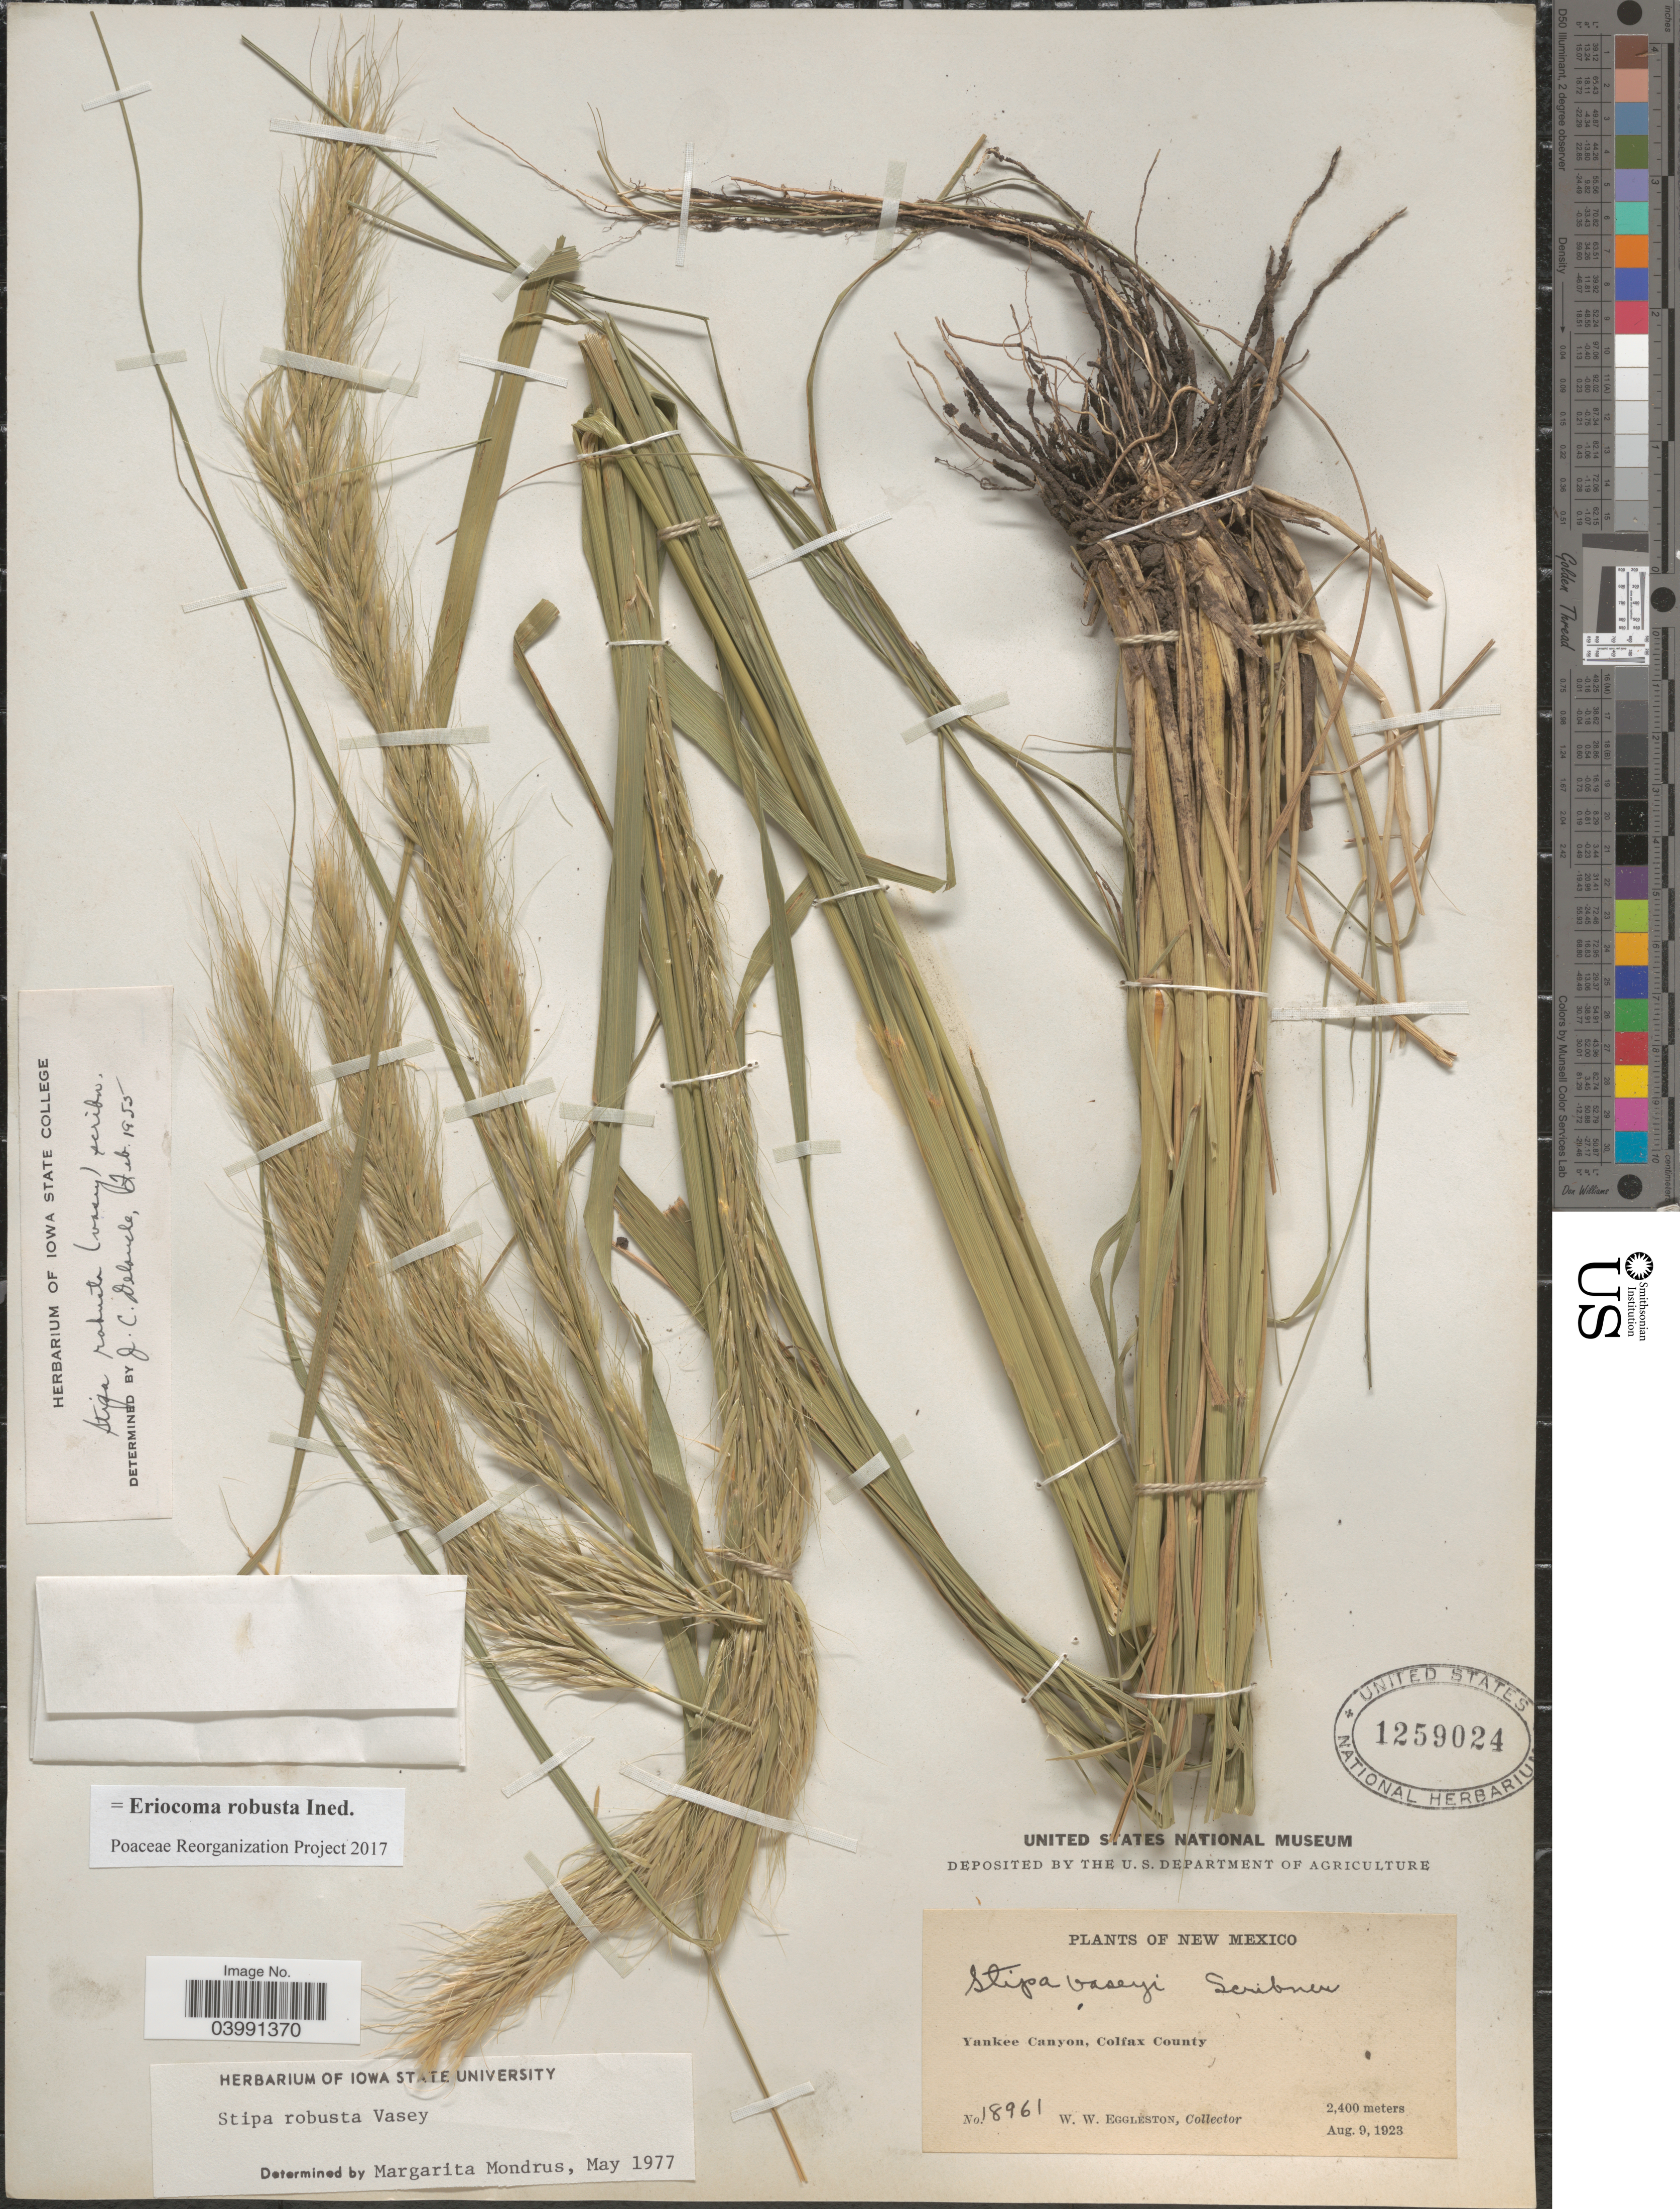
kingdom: Plantae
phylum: Tracheophyta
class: Liliopsida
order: Poales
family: Poaceae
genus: Eriocoma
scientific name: Eriocoma robusta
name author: (Vasey) Romasch.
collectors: W. W. Eggleston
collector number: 18961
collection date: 1923-08-09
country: United States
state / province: New Mexico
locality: Yankee Canyon, Colfax County.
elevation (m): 2400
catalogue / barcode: US 1259024